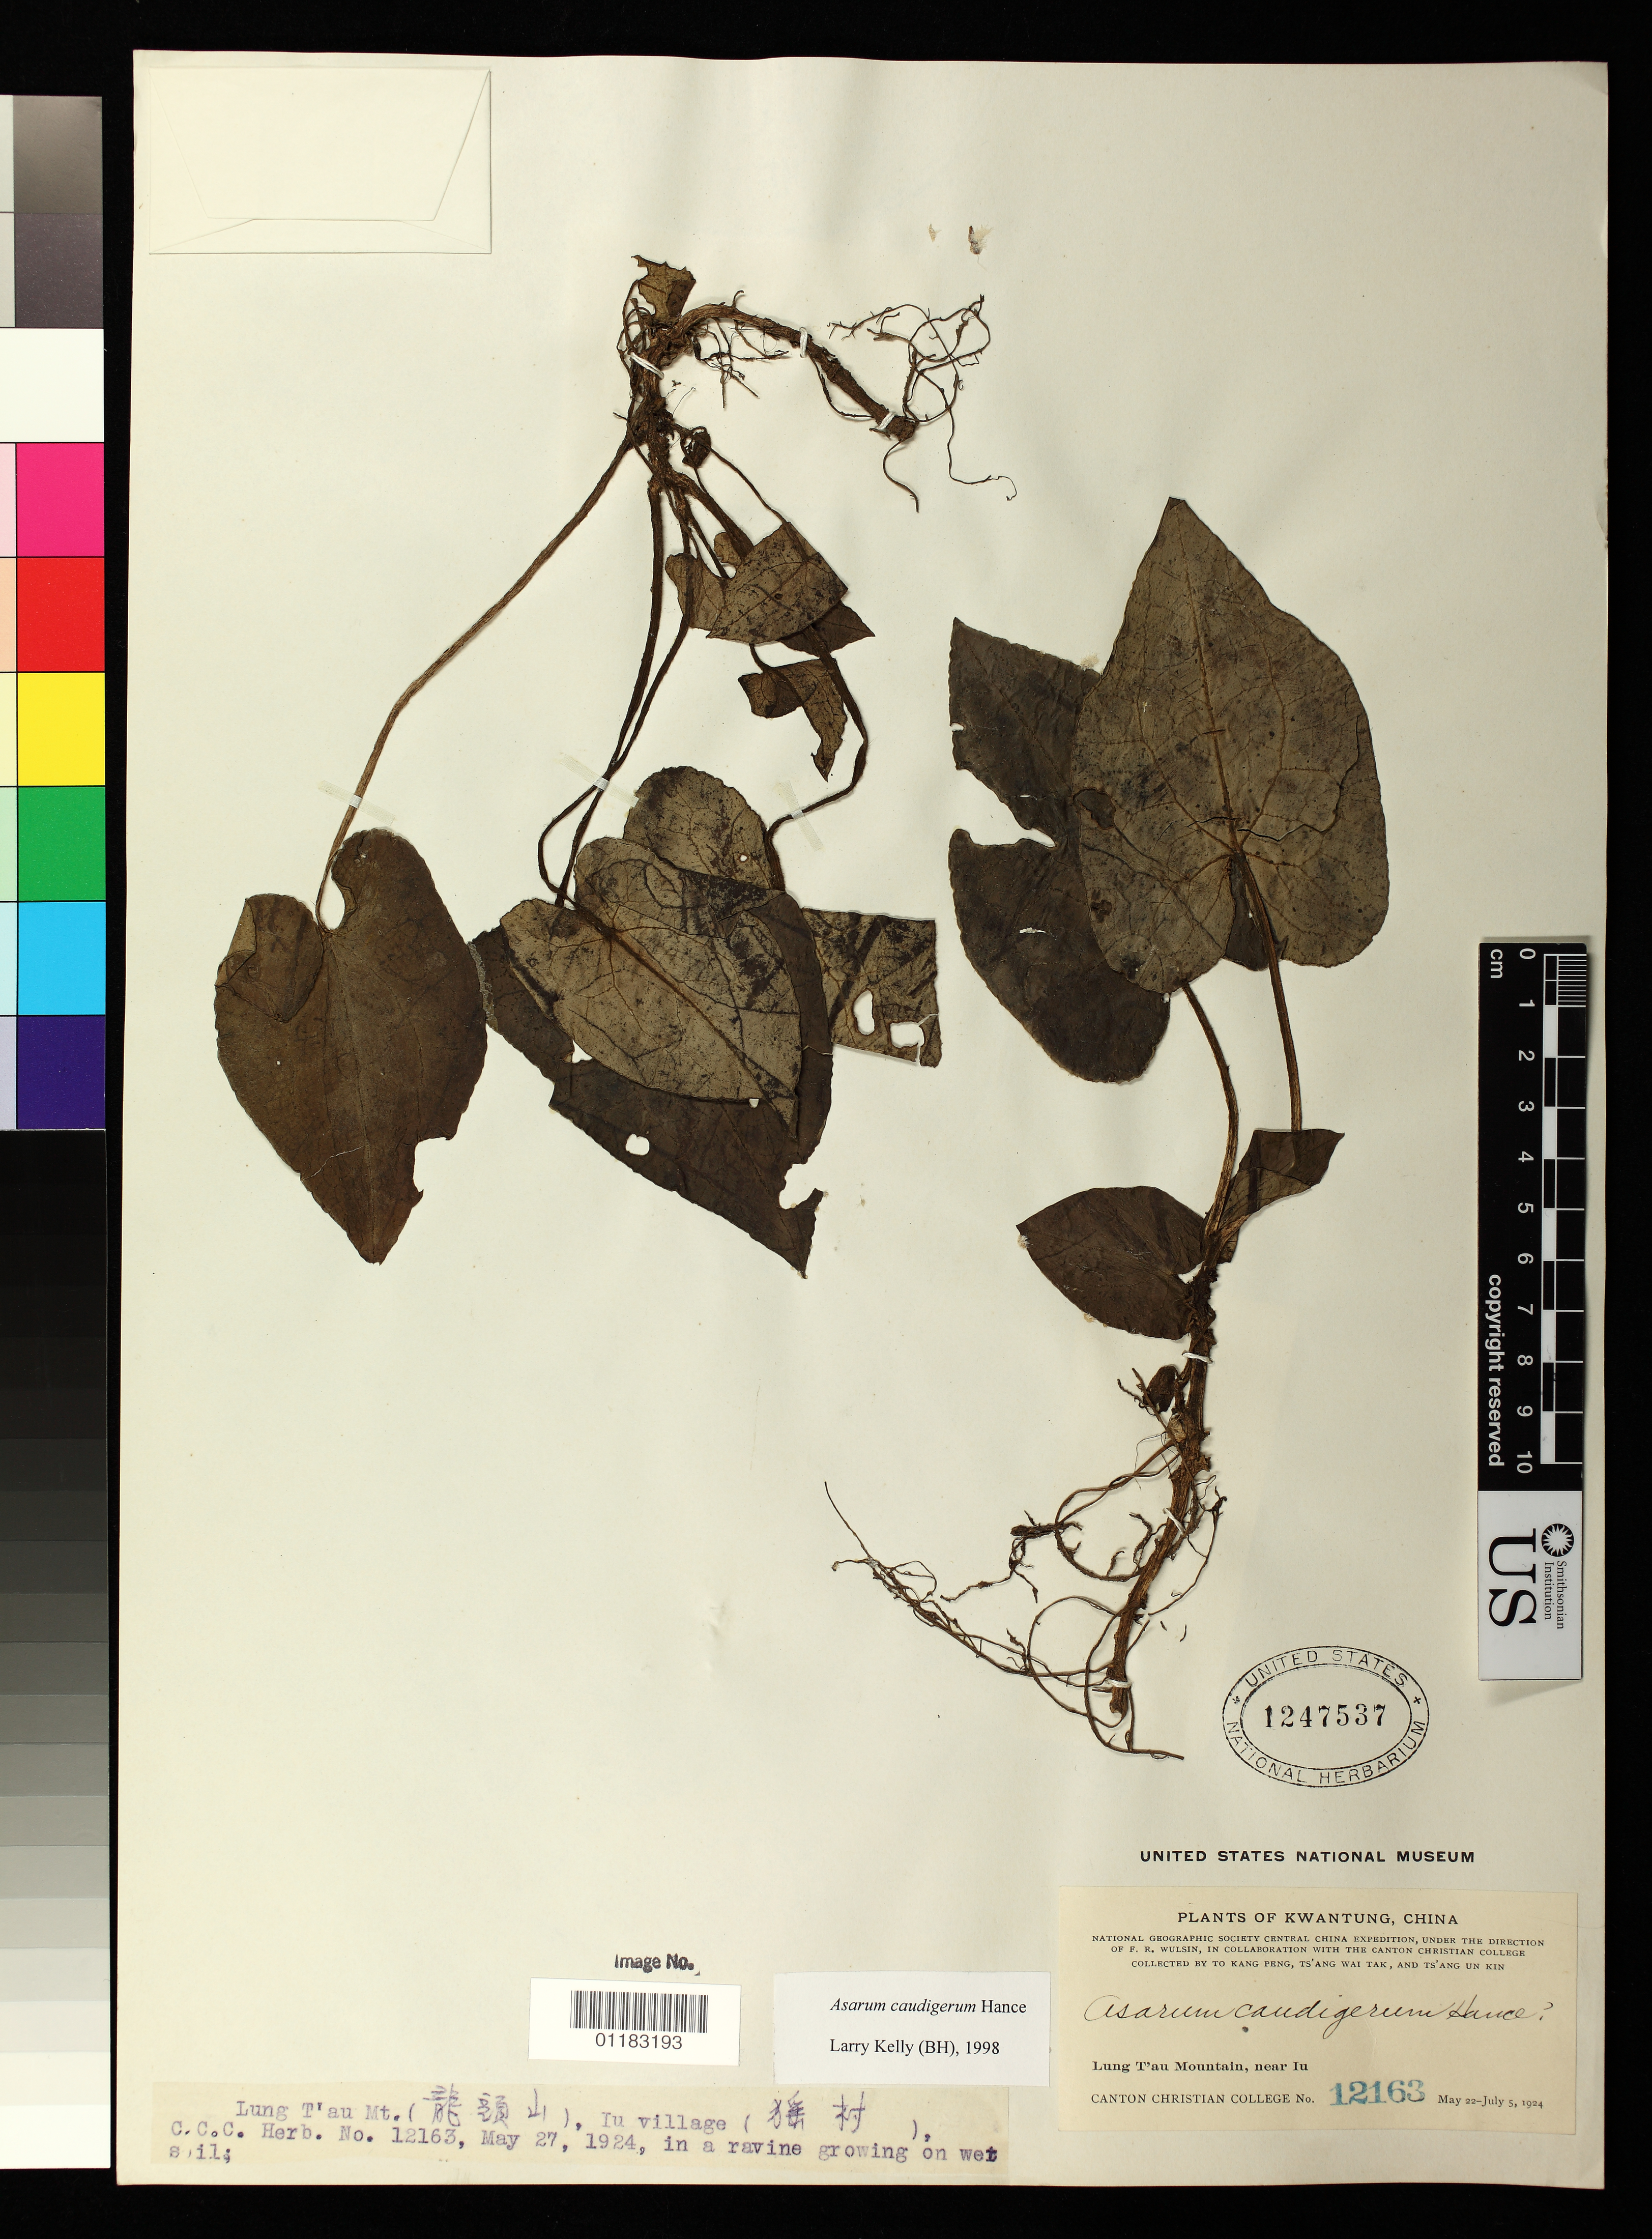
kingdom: Plantae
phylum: Tracheophyta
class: Magnoliopsida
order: Piperales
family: Aristolochiaceae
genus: Asarum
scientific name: Asarum caudigerum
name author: Hance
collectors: K. Peng, W. T. Tsang & U. K. Tsang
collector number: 12163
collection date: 1924-05-22/1924-07-05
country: China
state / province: Guangdong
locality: Lung T'au Mountain, near Iu village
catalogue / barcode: US 1247537